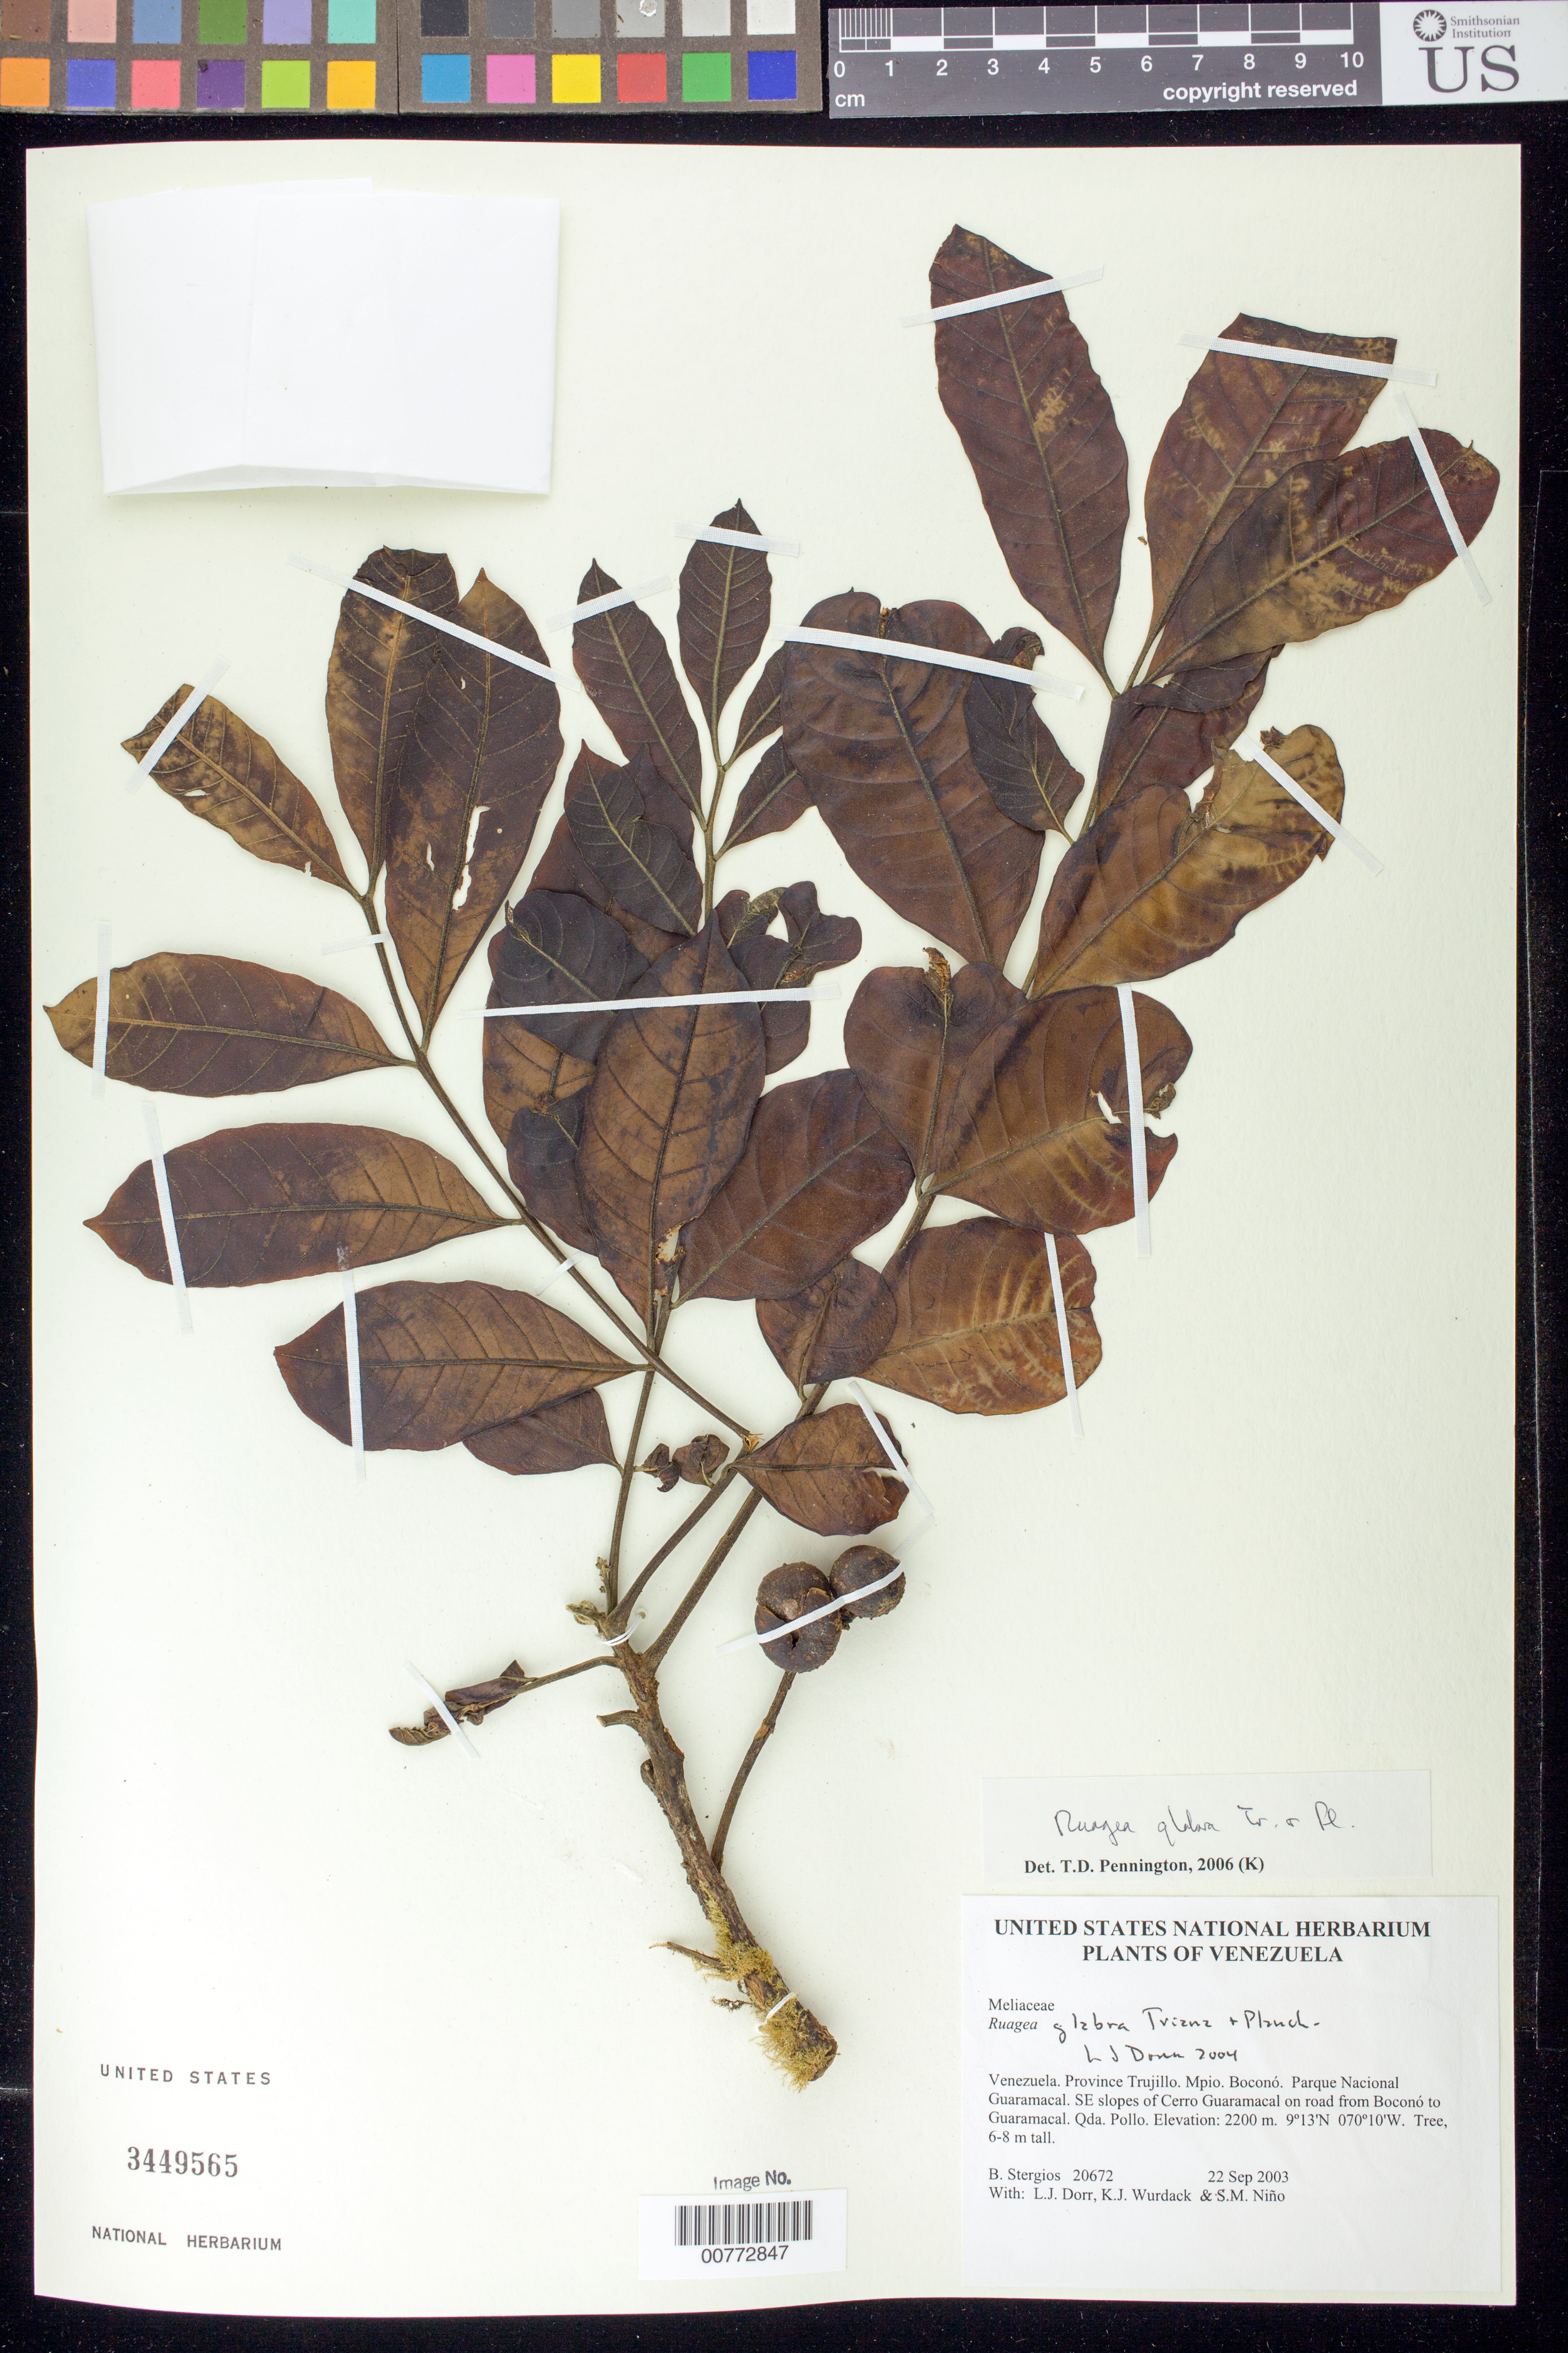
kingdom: Plantae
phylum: Tracheophyta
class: Magnoliopsida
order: Sapindales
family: Meliaceae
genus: Ruagea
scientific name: Ruagea glabra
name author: Triana & Planch.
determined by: Dorr, L. J., (BOT), Smithsonian Institution - National Museum of Natural History (UNITED STATES)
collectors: B. G. Stergios, L. J. Dorr, K. Wurdack & S. M. Niño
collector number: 20672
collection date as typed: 22 Sep 2003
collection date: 2003-09-22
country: Venezuela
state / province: Trujillo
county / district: Boconó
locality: Parque Nacional Guaramacal. SE slopes of Cerro Guaramacal on road from Boconó to Guaramacal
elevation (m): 2200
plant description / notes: PORT, US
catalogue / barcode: US 3449565